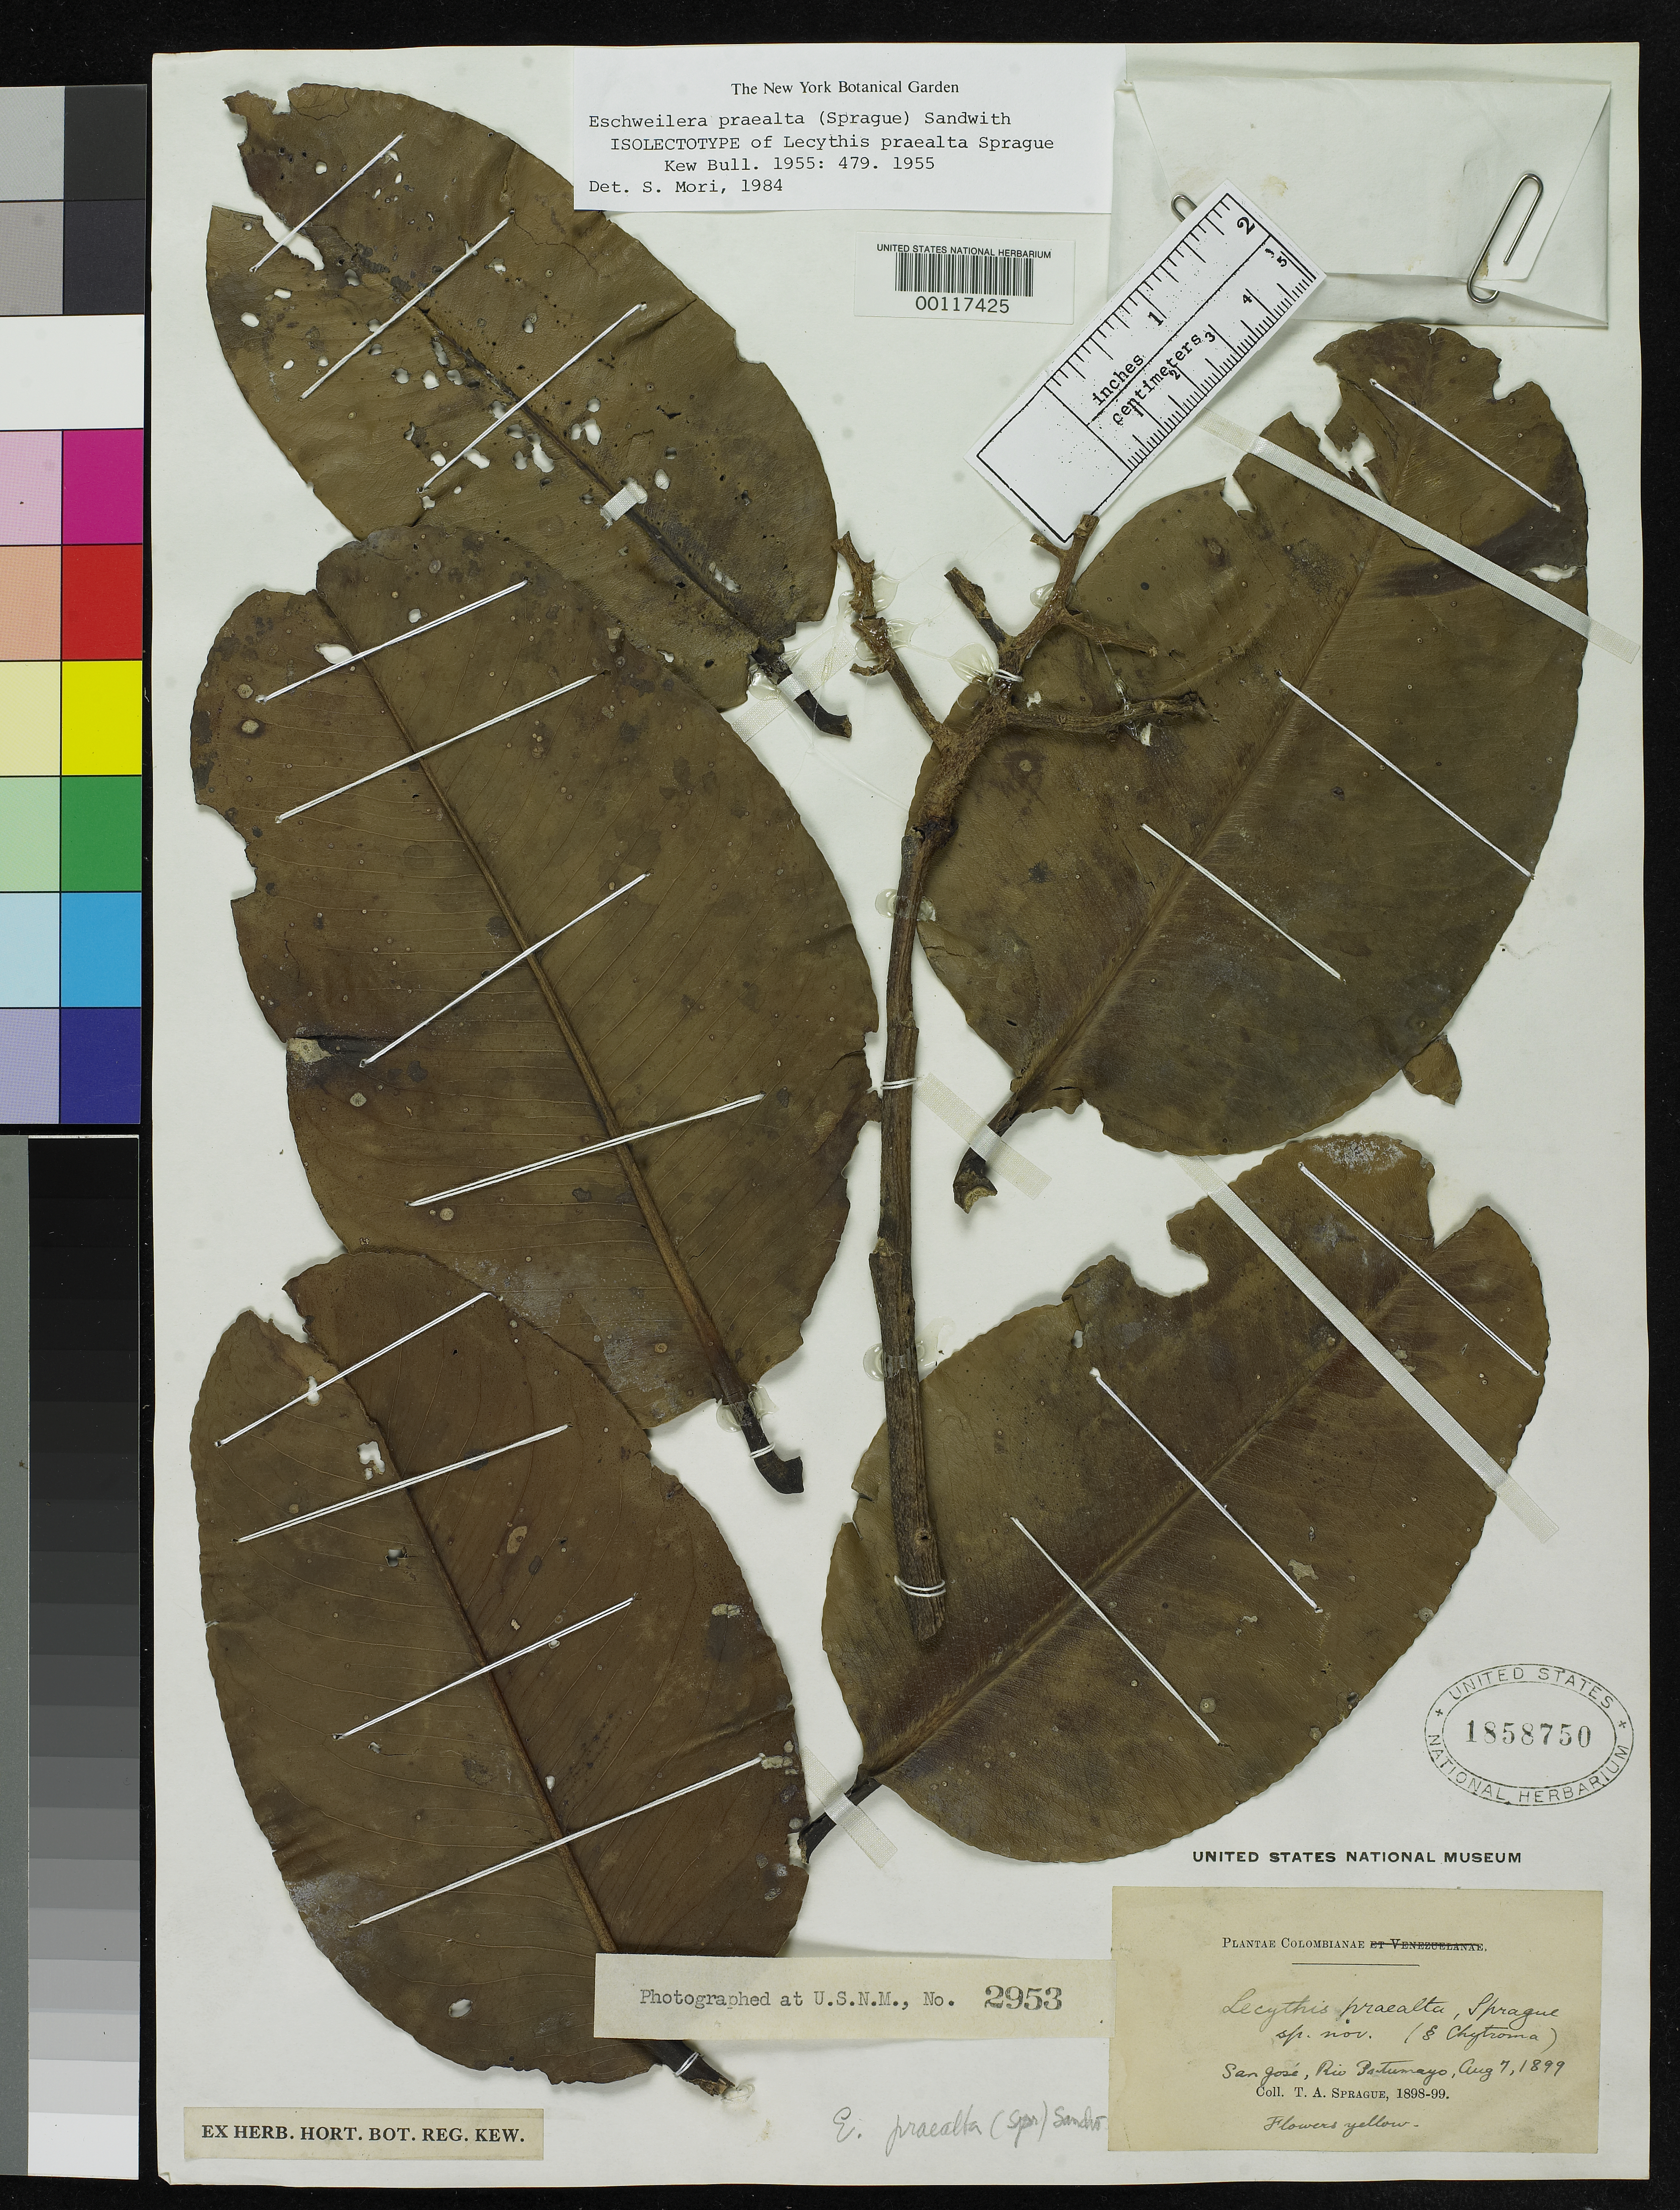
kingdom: Plantae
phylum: Tracheophyta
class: Magnoliopsida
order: Ericales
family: Lecythidaceae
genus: Lecythis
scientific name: Lecythis praealta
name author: Sprague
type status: Isolectotype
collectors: T. A. Sprague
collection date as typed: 07 Aug 1899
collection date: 1899-08-07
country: Colombia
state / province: Amazônas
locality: San Jose, Rio Putumayo.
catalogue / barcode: US 1858750